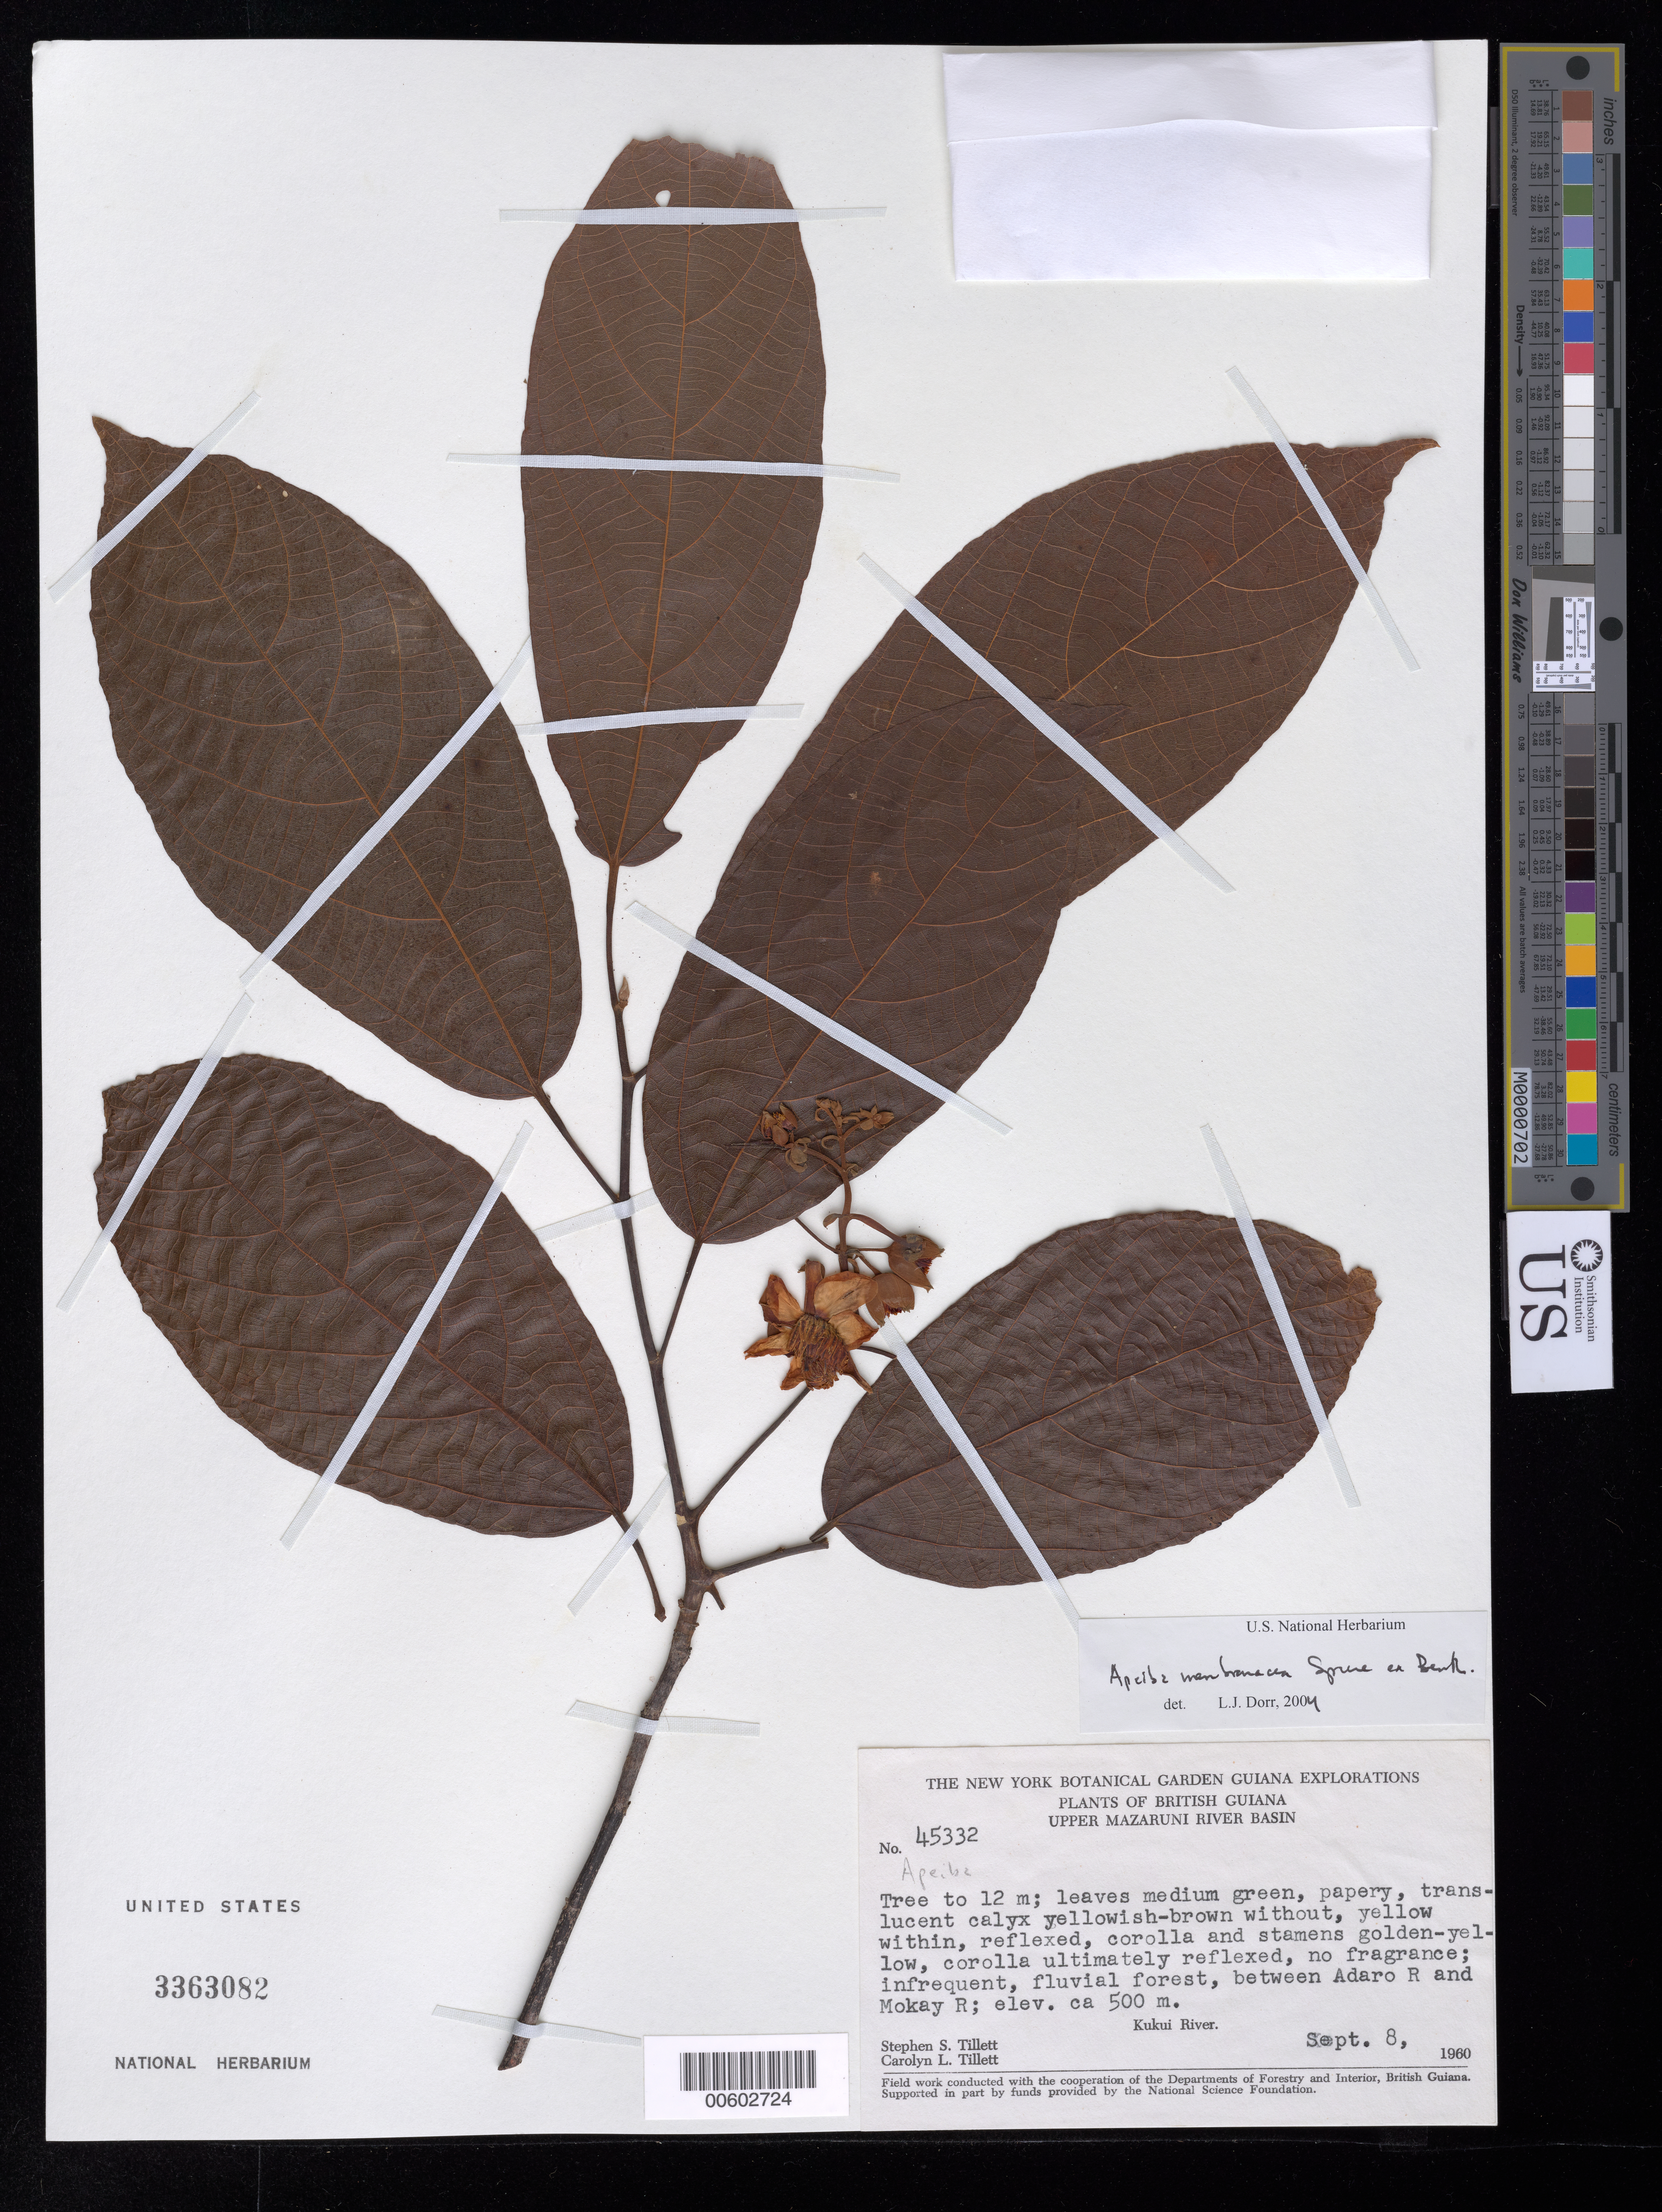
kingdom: Plantae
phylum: Tracheophyta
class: Magnoliopsida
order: Malvales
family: Malvaceae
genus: Apeiba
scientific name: Apeiba membranacea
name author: Spruce ex Benth.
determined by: Dorr, L. J., (BOT), Smithsonian Institution - National Museum of Natural History (UNITED STATES)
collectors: S. S. Tillett & C. L. Tillett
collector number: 45332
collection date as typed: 08 Sep 1960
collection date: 1960-09-08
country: Guyana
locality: Upper Mazaruni River Basin, Kukui River, between Adaro R and Mokay R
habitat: Infrequent, fluvial forest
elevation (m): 500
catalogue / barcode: US 3363082